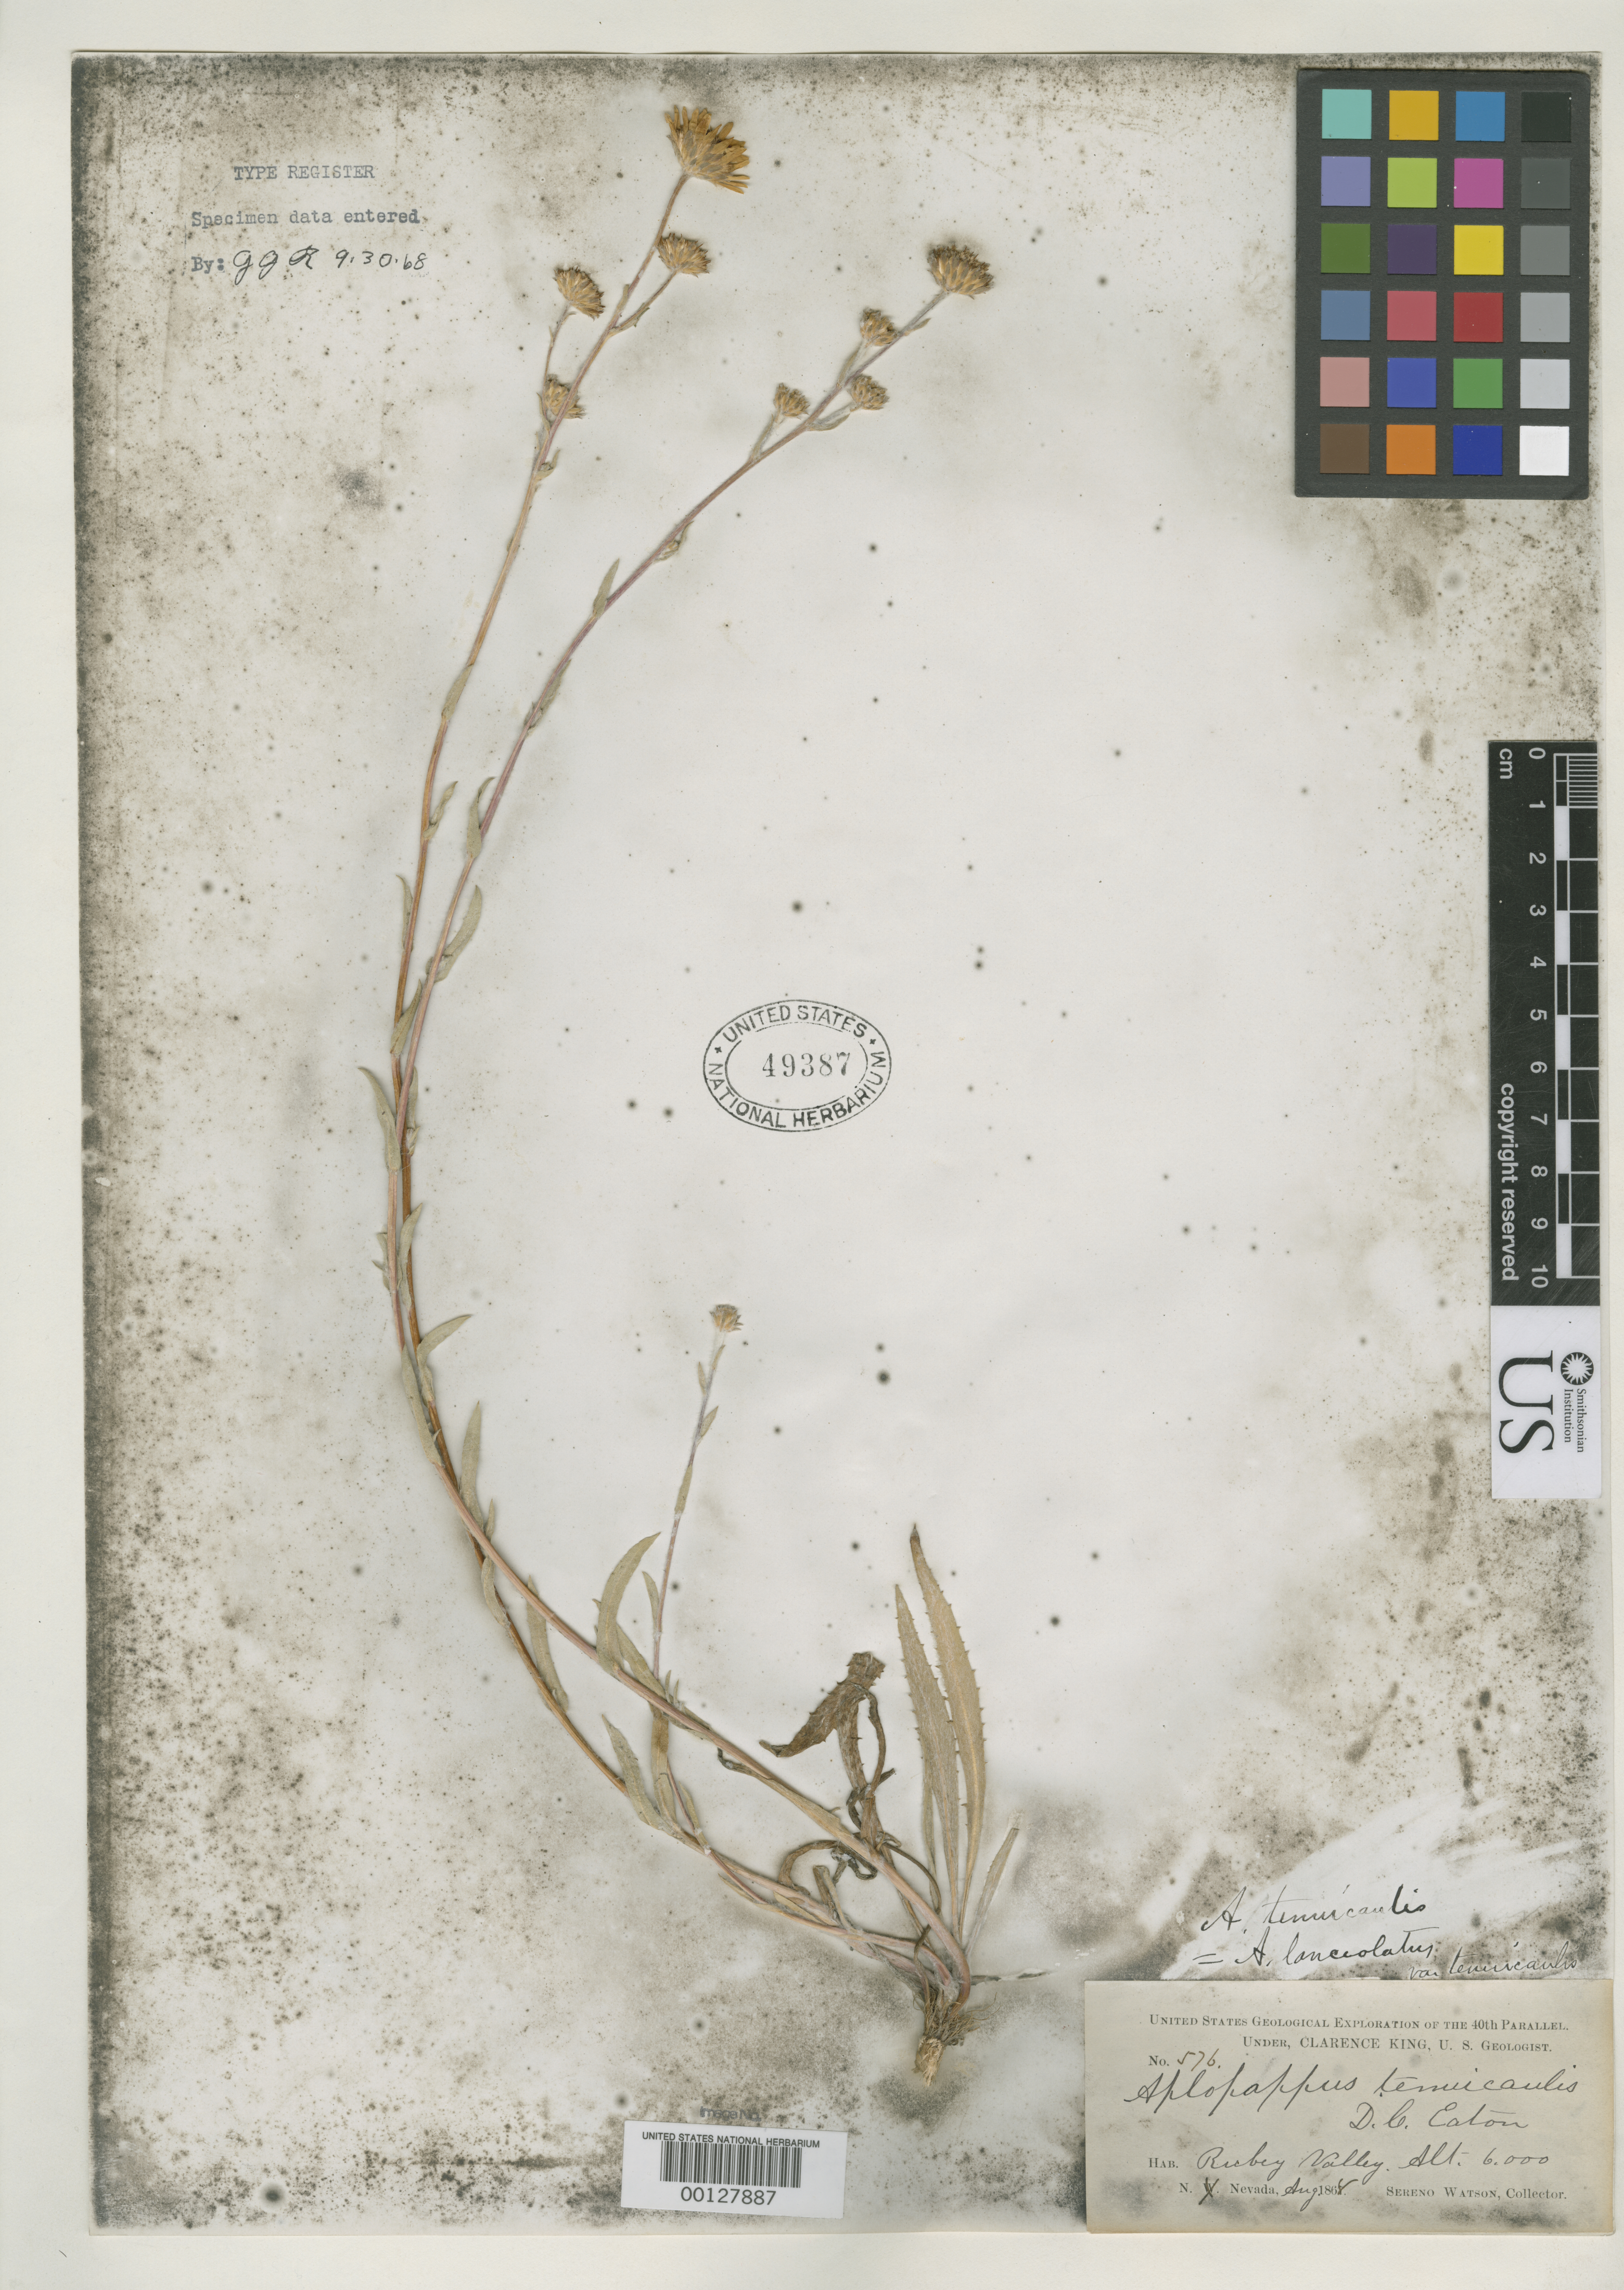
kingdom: Plantae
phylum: Tracheophyta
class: Magnoliopsida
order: Asterales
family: Asteraceae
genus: Haplopappus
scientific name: Haplopappus tenuicaulis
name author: D.C. Eaton in C. King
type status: Isotype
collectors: S. Watson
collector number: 576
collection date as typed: Aug 1868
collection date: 1868-08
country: United States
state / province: Nevada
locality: Ruby Valley.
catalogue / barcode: US 49387